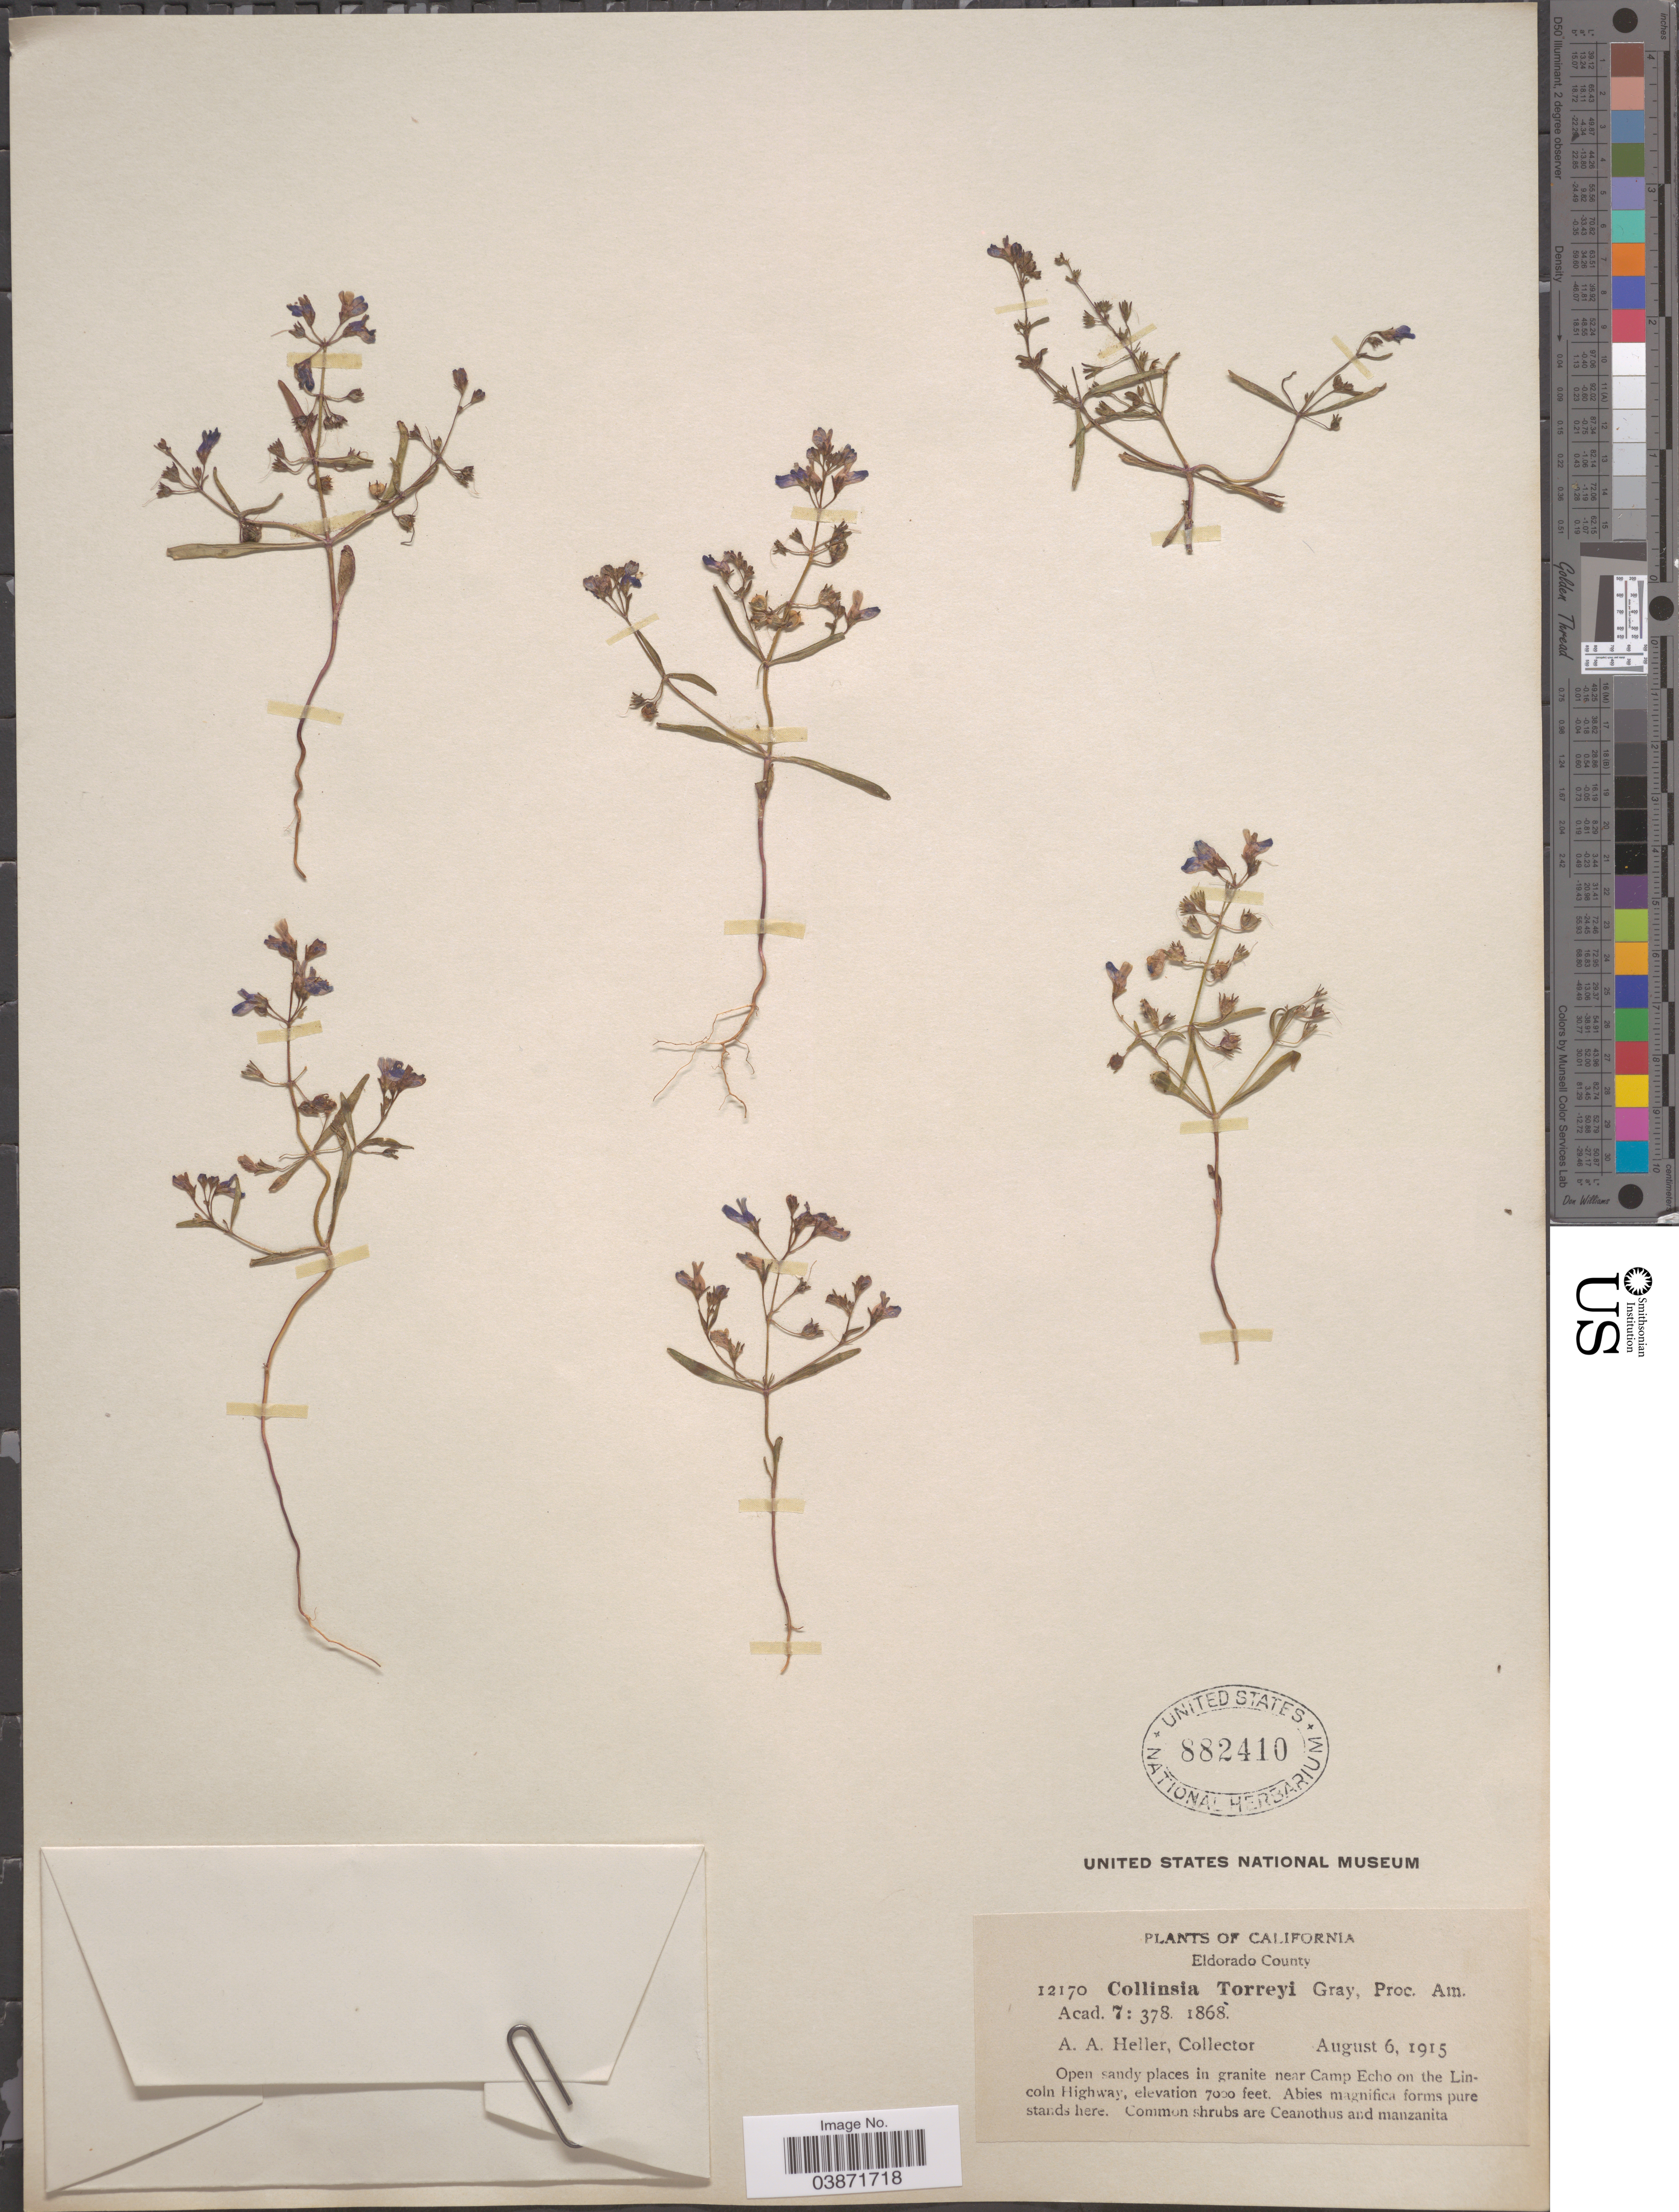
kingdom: Plantae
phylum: Tracheophyta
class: Magnoliopsida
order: Lamiales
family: Plantaginaceae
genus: Collinsia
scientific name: Collinsia torreyi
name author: A. Gray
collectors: A. A. Heller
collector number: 12170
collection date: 1915-08-06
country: United States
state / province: California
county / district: El Dorado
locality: Eldorado County. Open sandy places in granite near Camp Echo on the Lincoln HIghway.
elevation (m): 2134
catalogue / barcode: US 882410